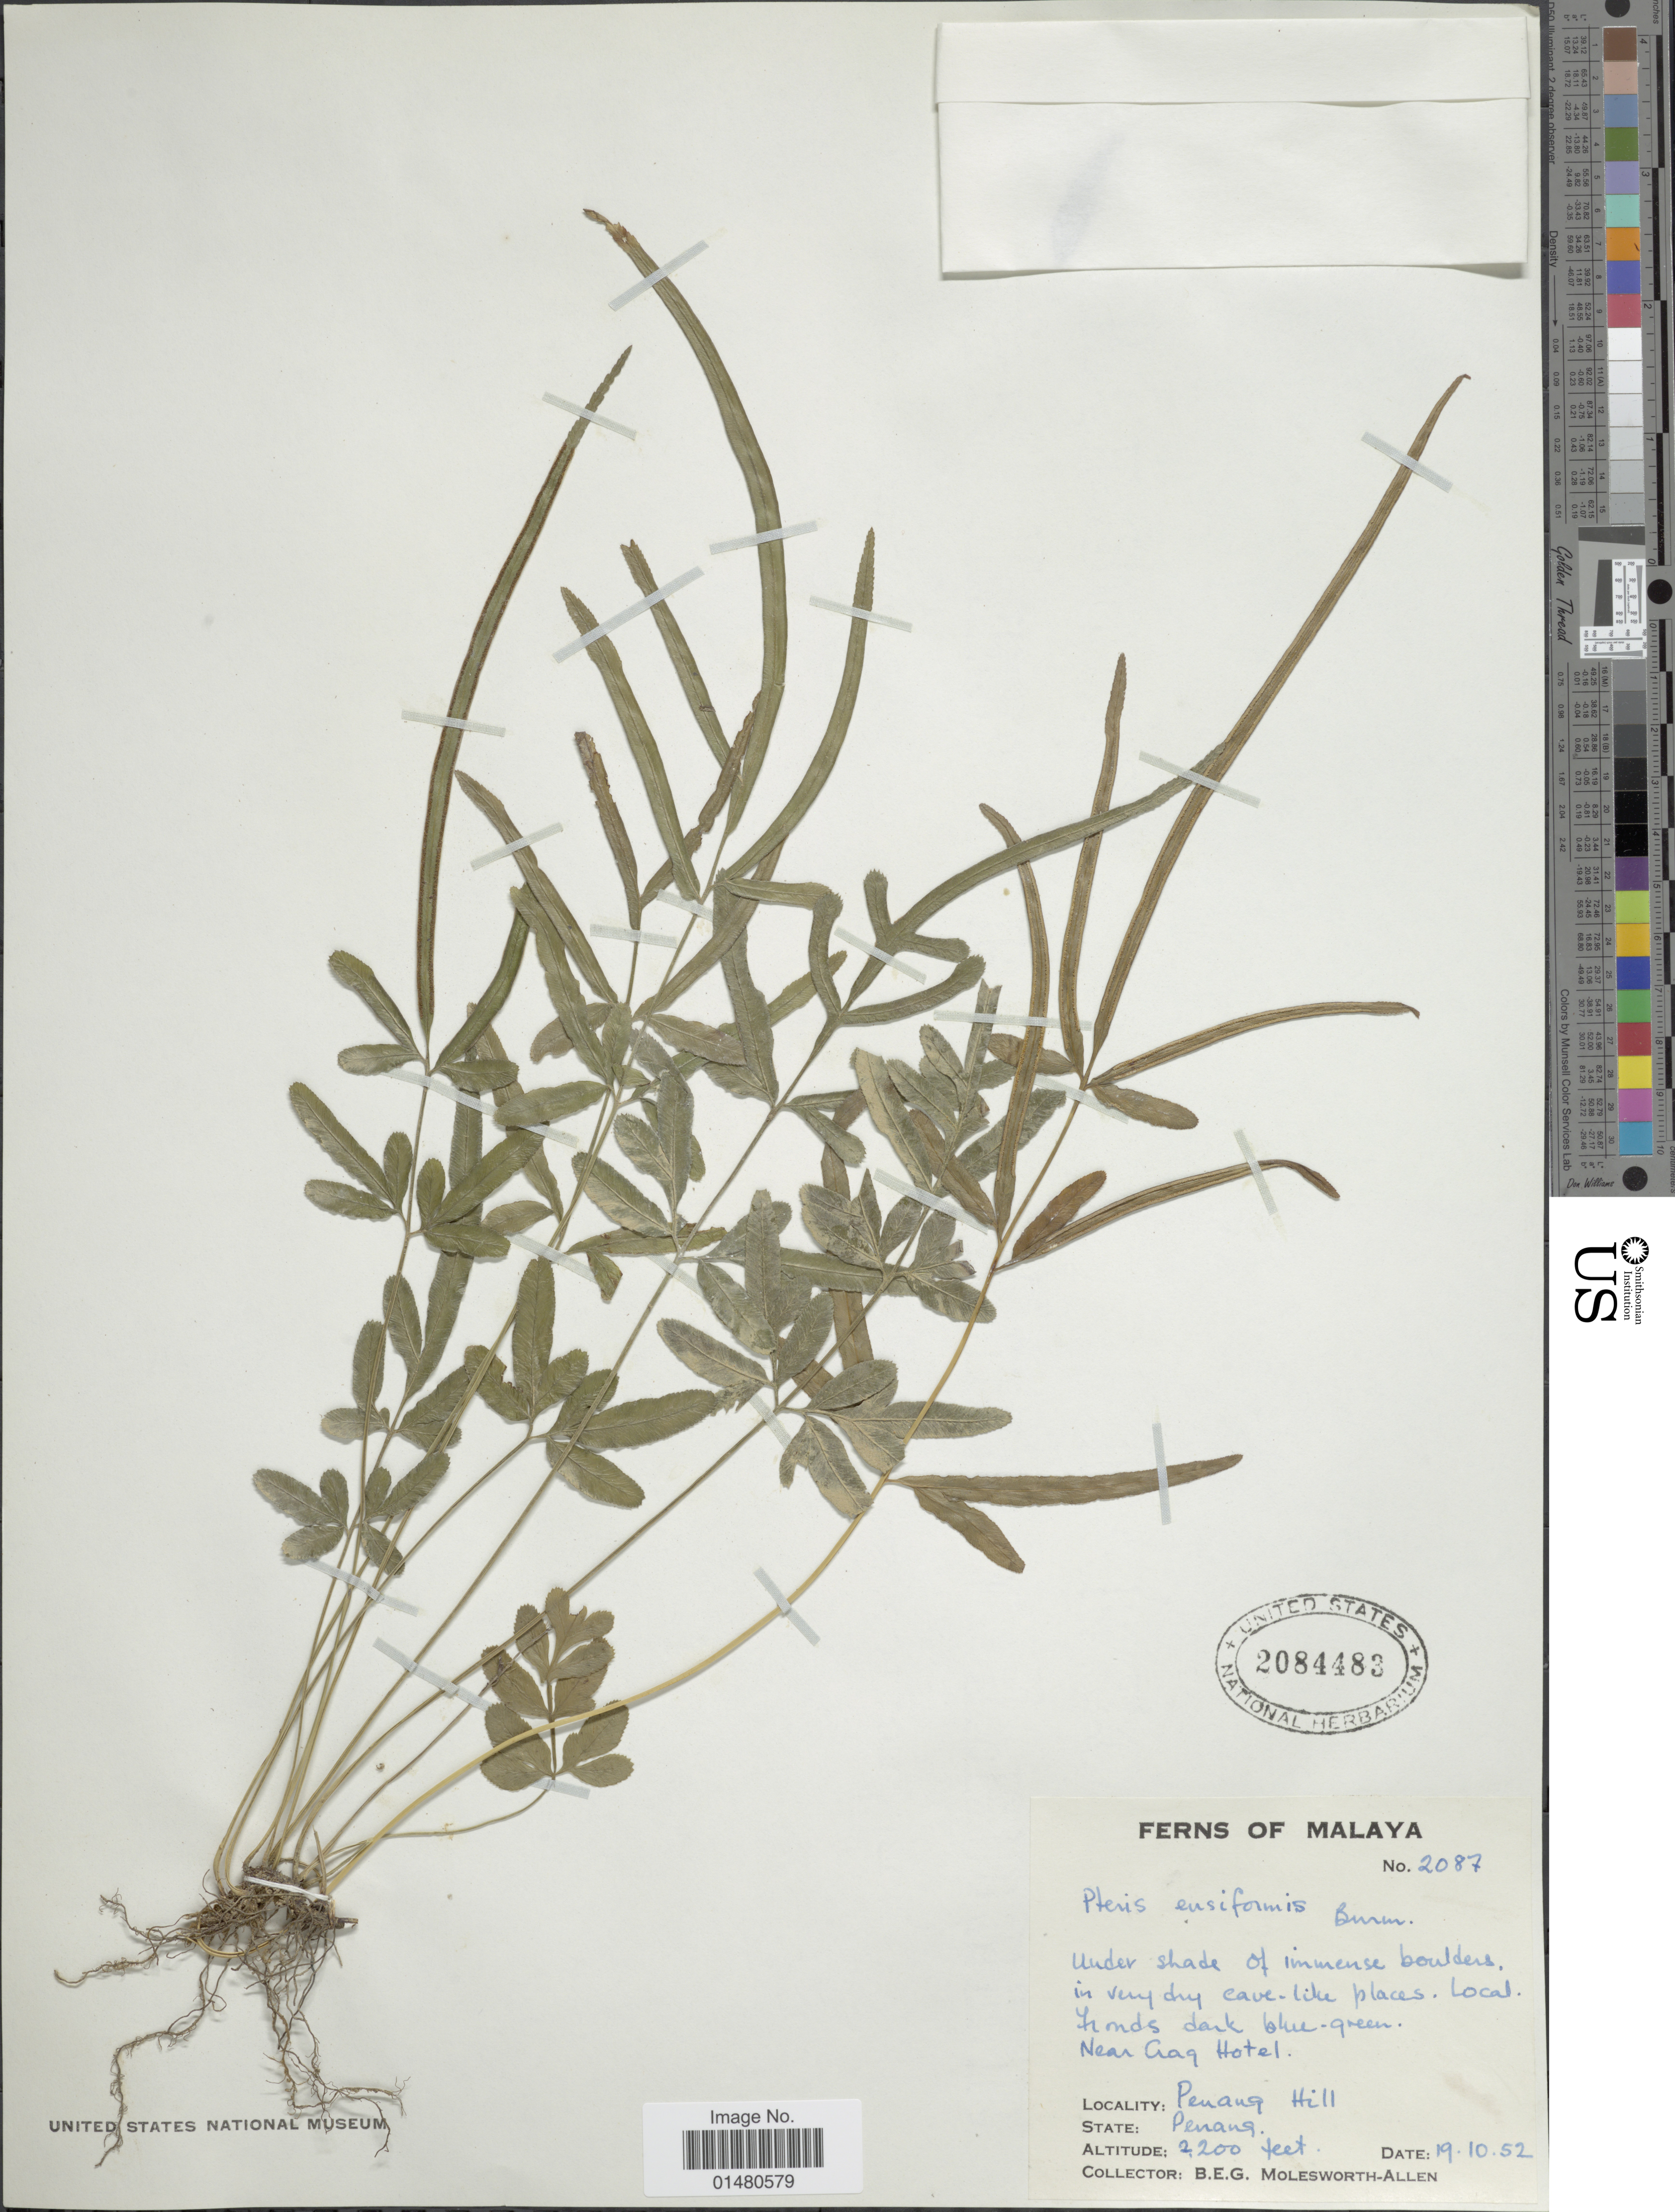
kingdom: Plantae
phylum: Tracheophyta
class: Polypodiopsida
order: Polypodiales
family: Pteridaceae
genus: Pteris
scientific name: Pteris ensiformis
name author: Burm. f.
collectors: B. E. G. Molesworth-Allen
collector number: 2087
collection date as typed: Transcribed d/m/y: 19/10/52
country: Malaysia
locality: Malaya, Penang Hill, State Penang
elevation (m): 671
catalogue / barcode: US 2084483